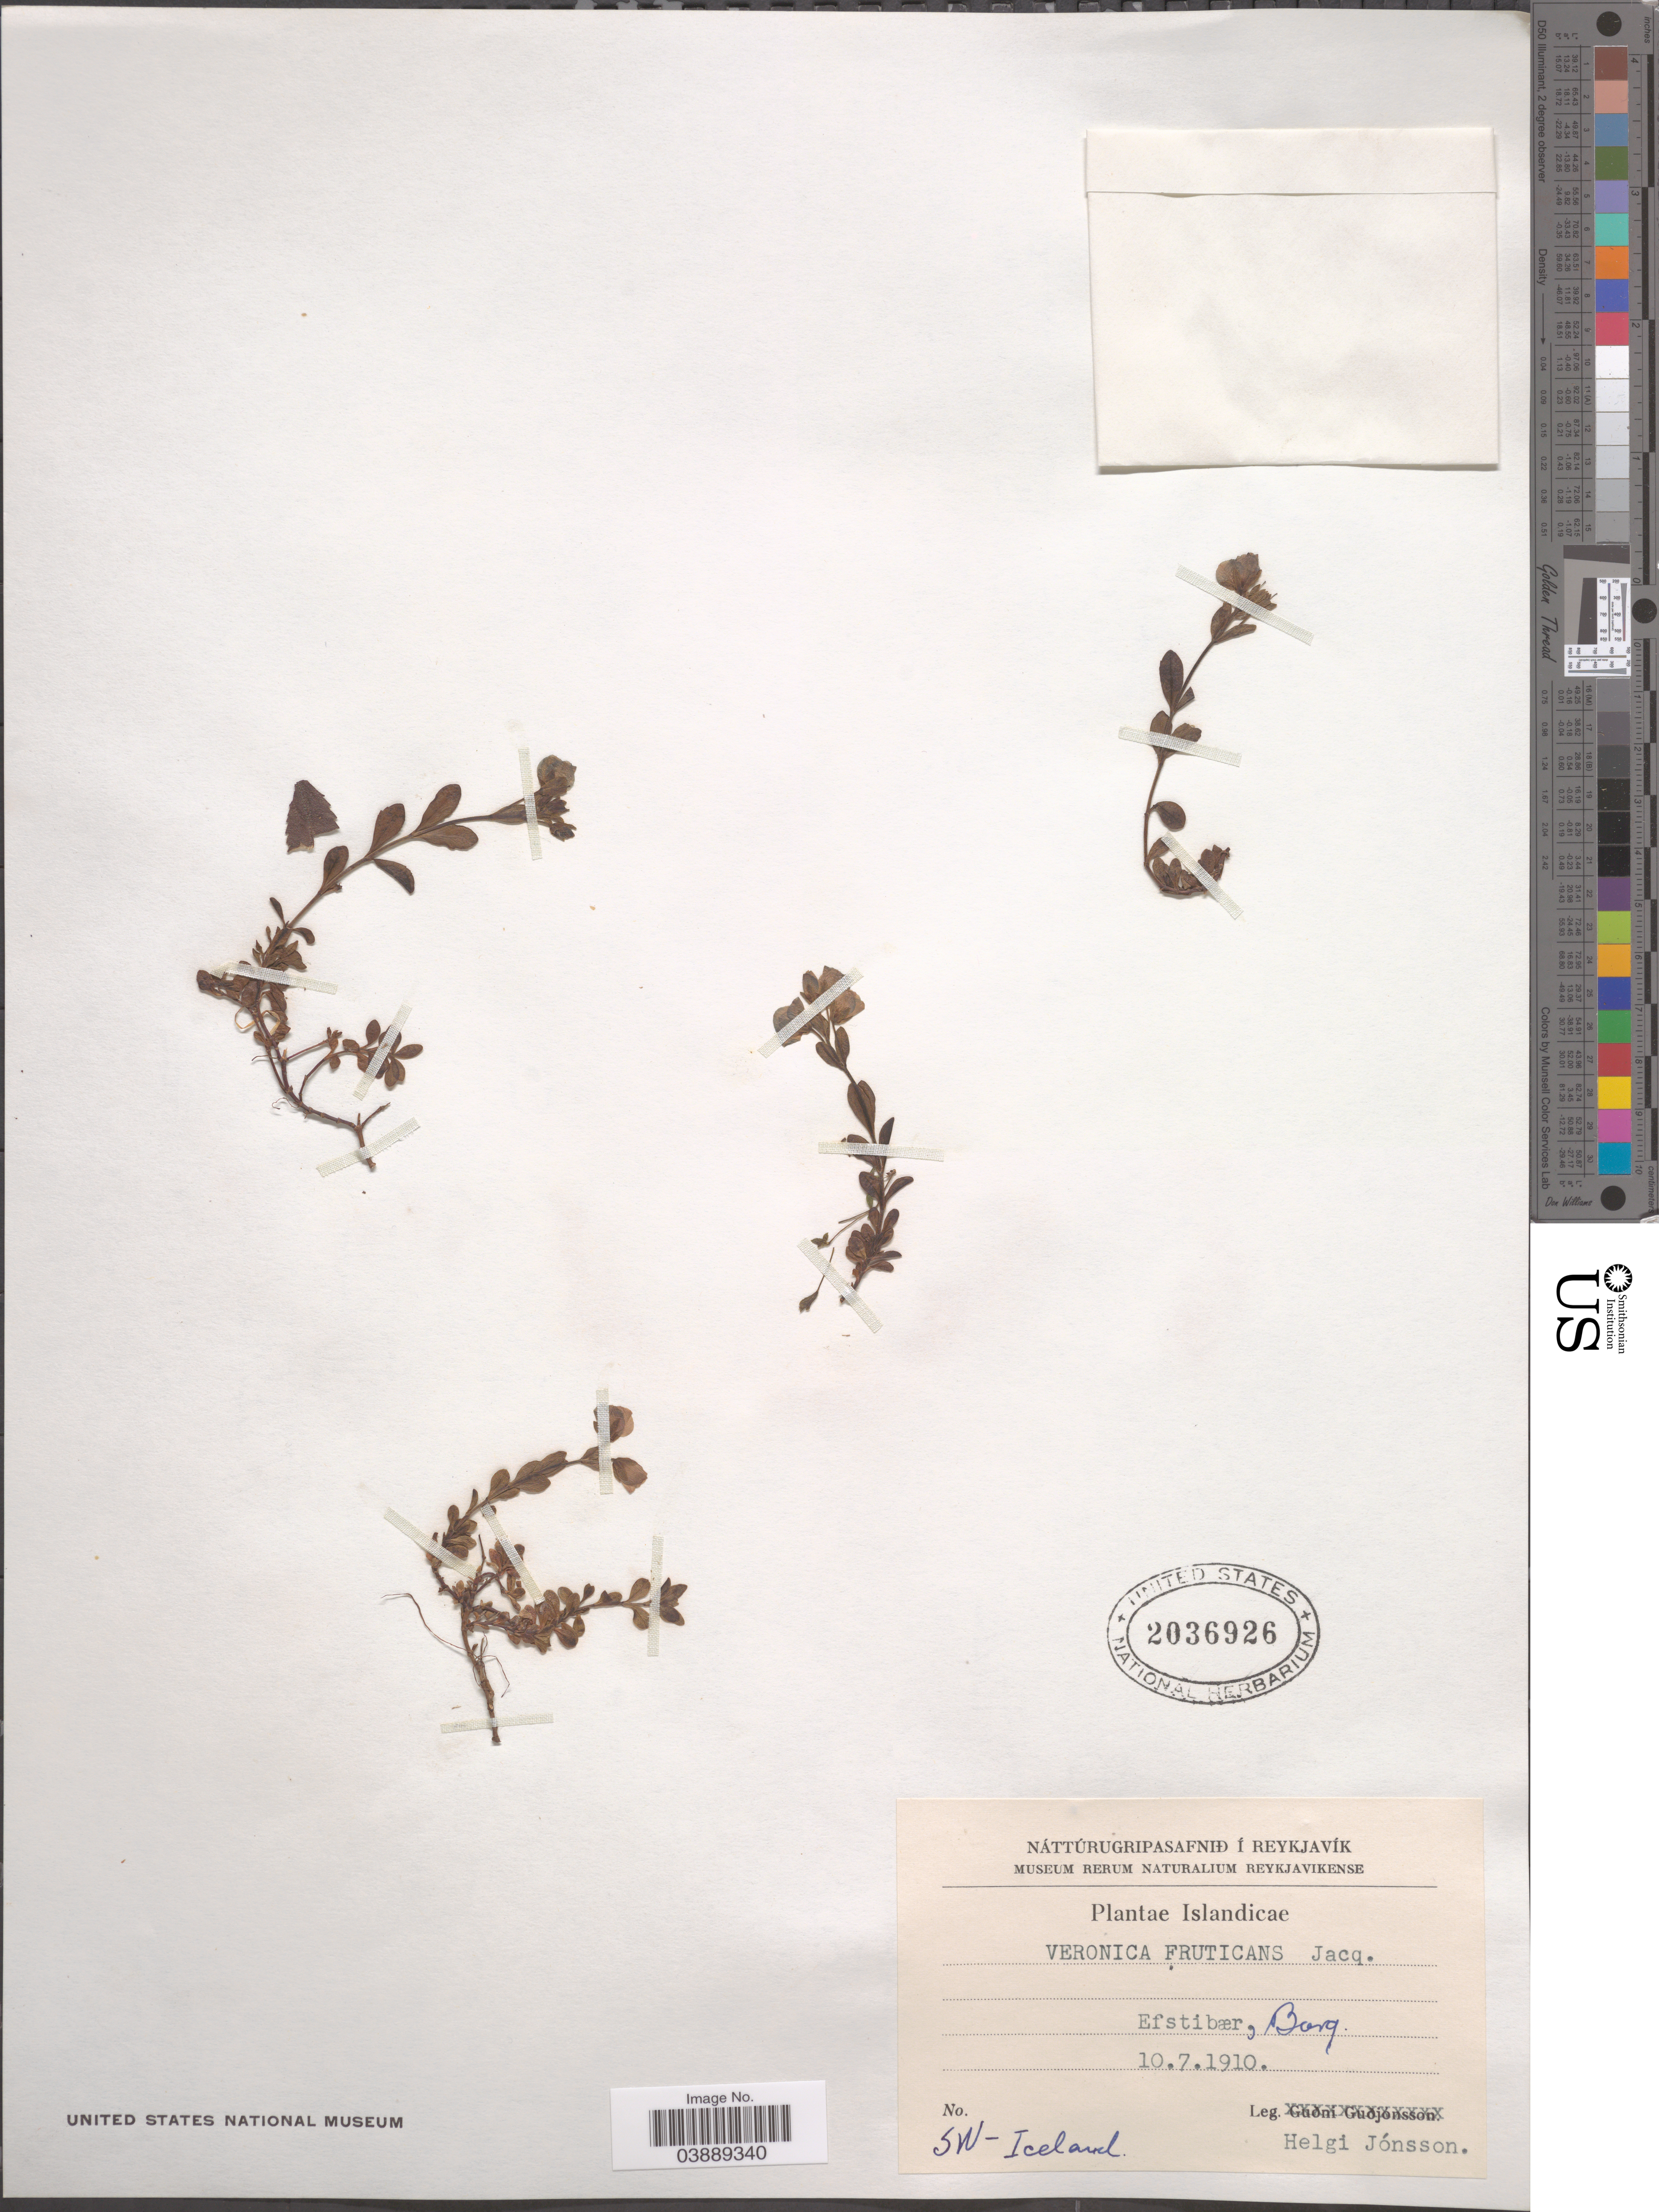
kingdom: Plantae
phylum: Tracheophyta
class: Magnoliopsida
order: Lamiales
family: Plantaginaceae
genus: Veronica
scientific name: Veronica fruticans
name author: Jacq.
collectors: H. Jónsson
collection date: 1910-07-10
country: Iceland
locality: Islandicae. Efstibær, Borg. SW-Iceland.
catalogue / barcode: US 2036926